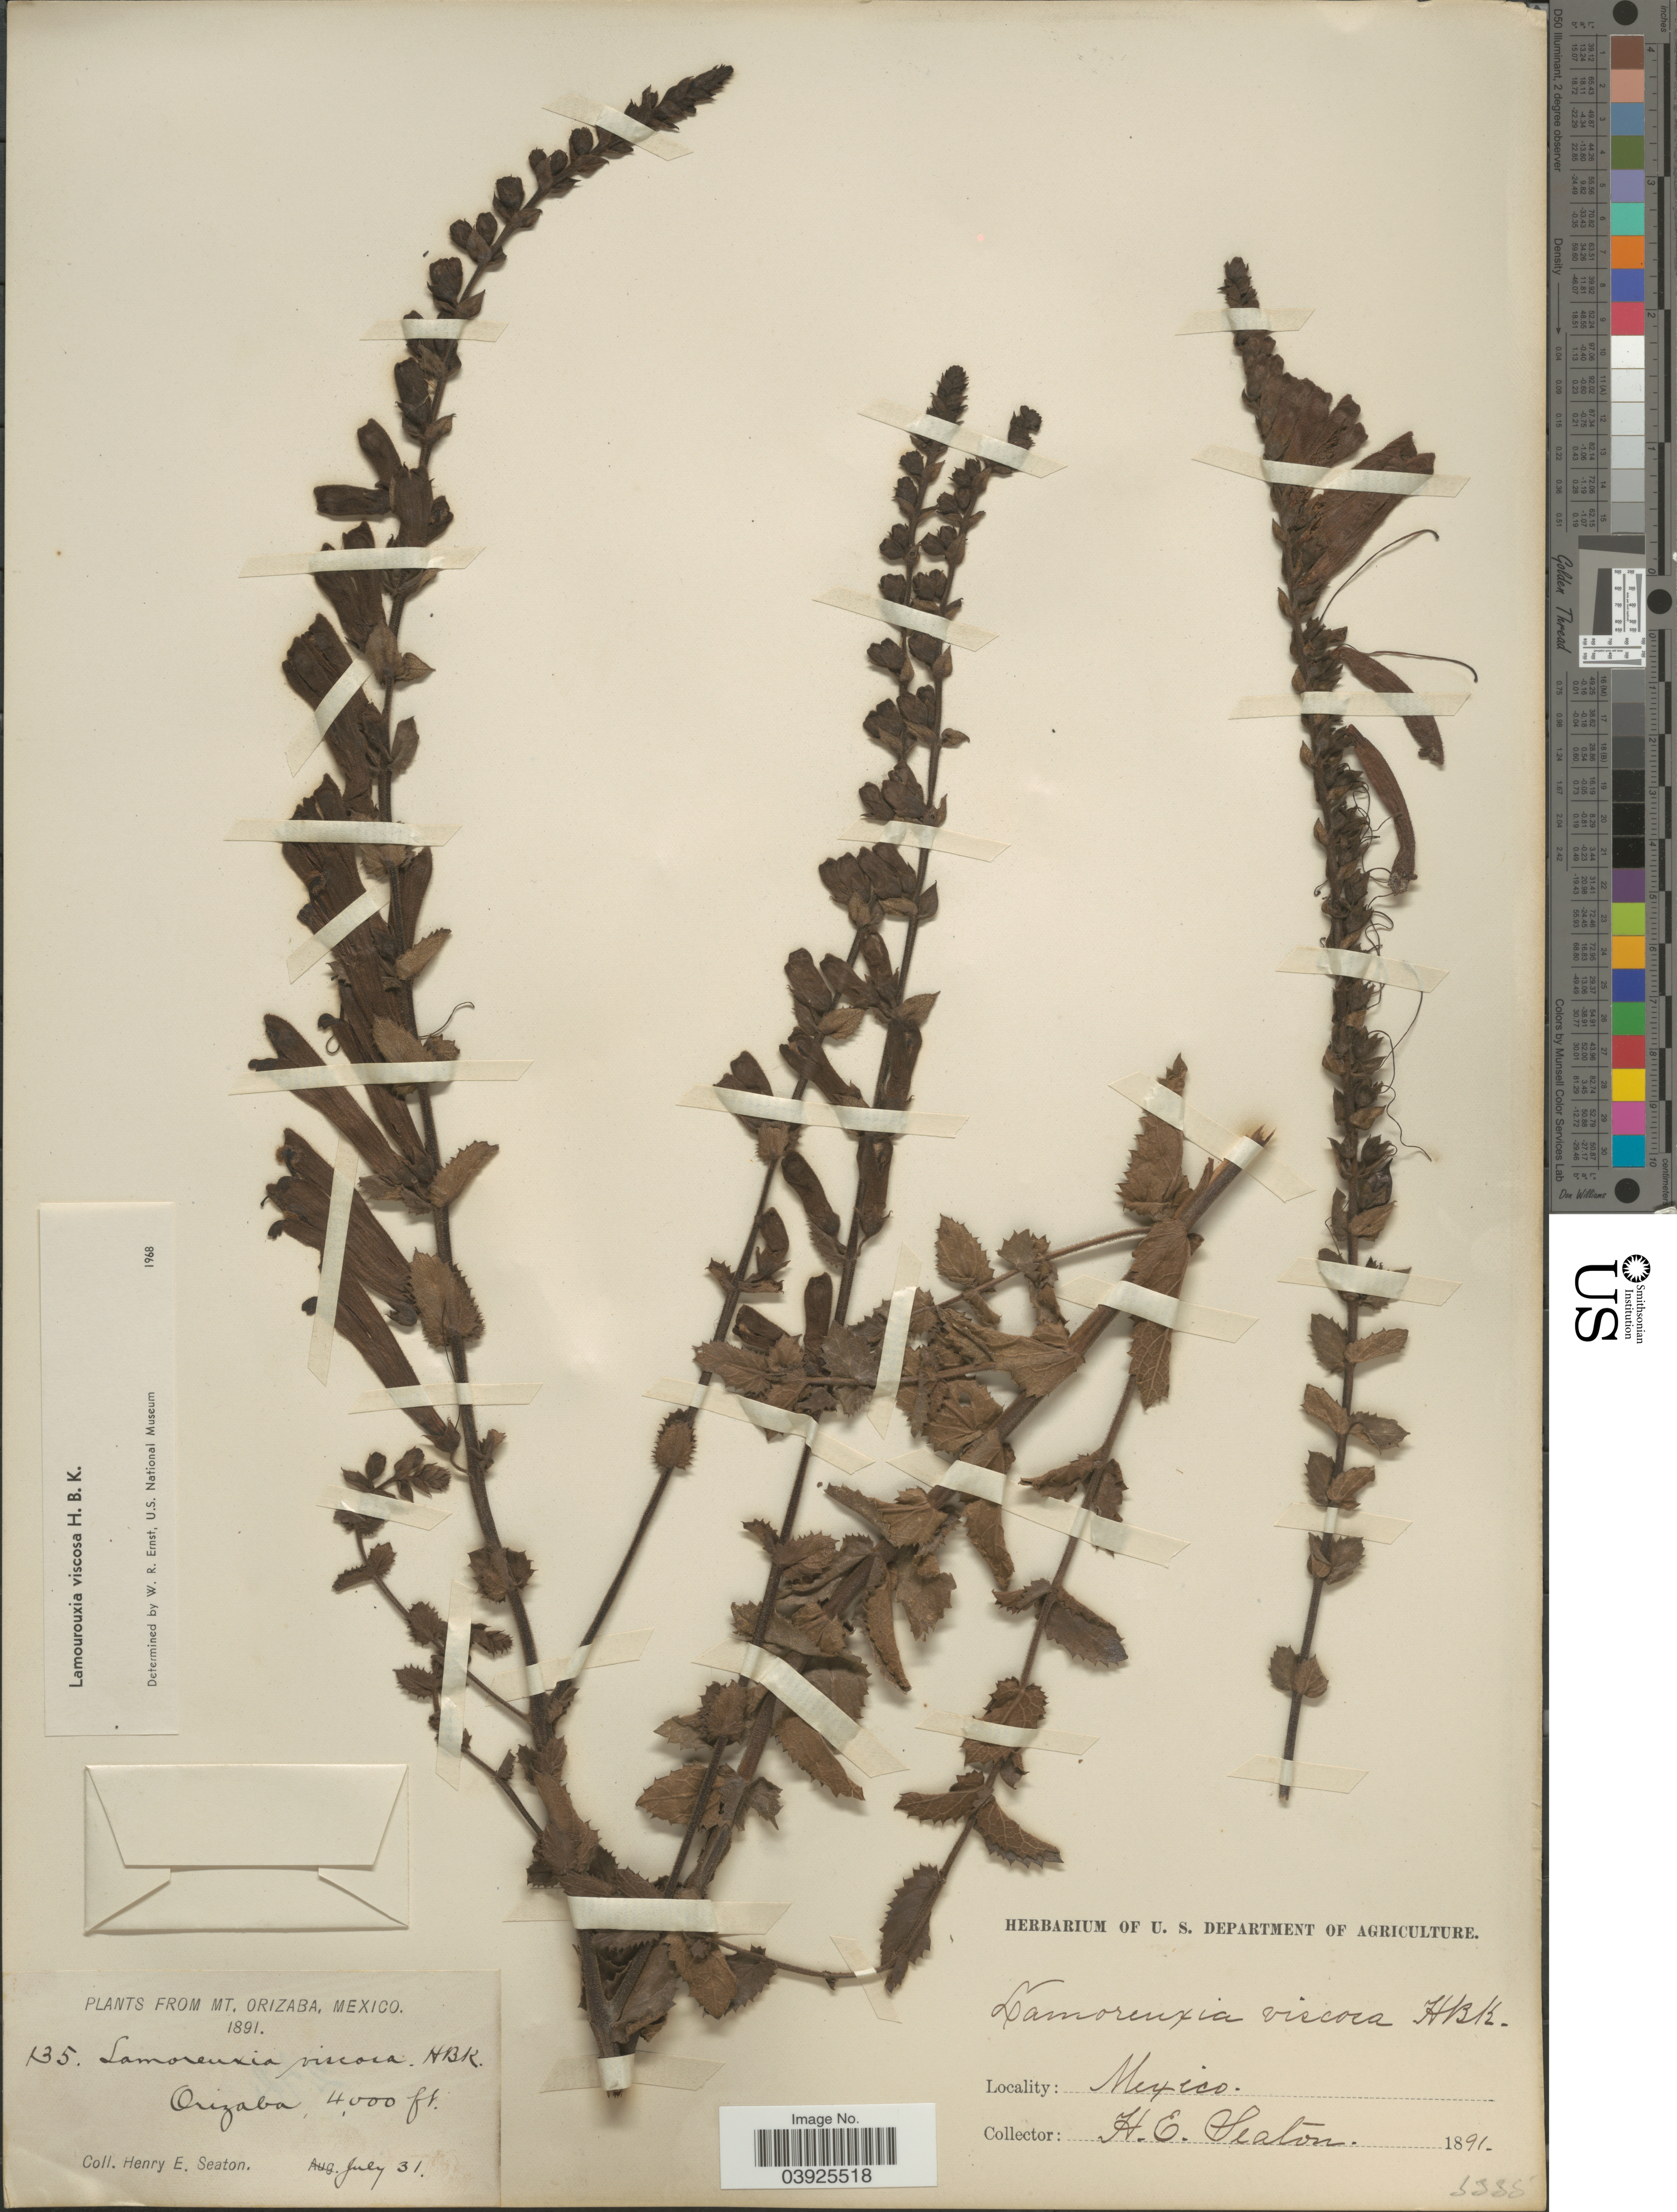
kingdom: Plantae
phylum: Tracheophyta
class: Magnoliopsida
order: Lamiales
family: Orobanchaceae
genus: Lamourouxia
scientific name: Lamourouxia viscosa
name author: Kunth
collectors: H. E. Seaton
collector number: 135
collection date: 1891-07-31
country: Mexico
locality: Mt. Orizaba. Orizaba.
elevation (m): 1219